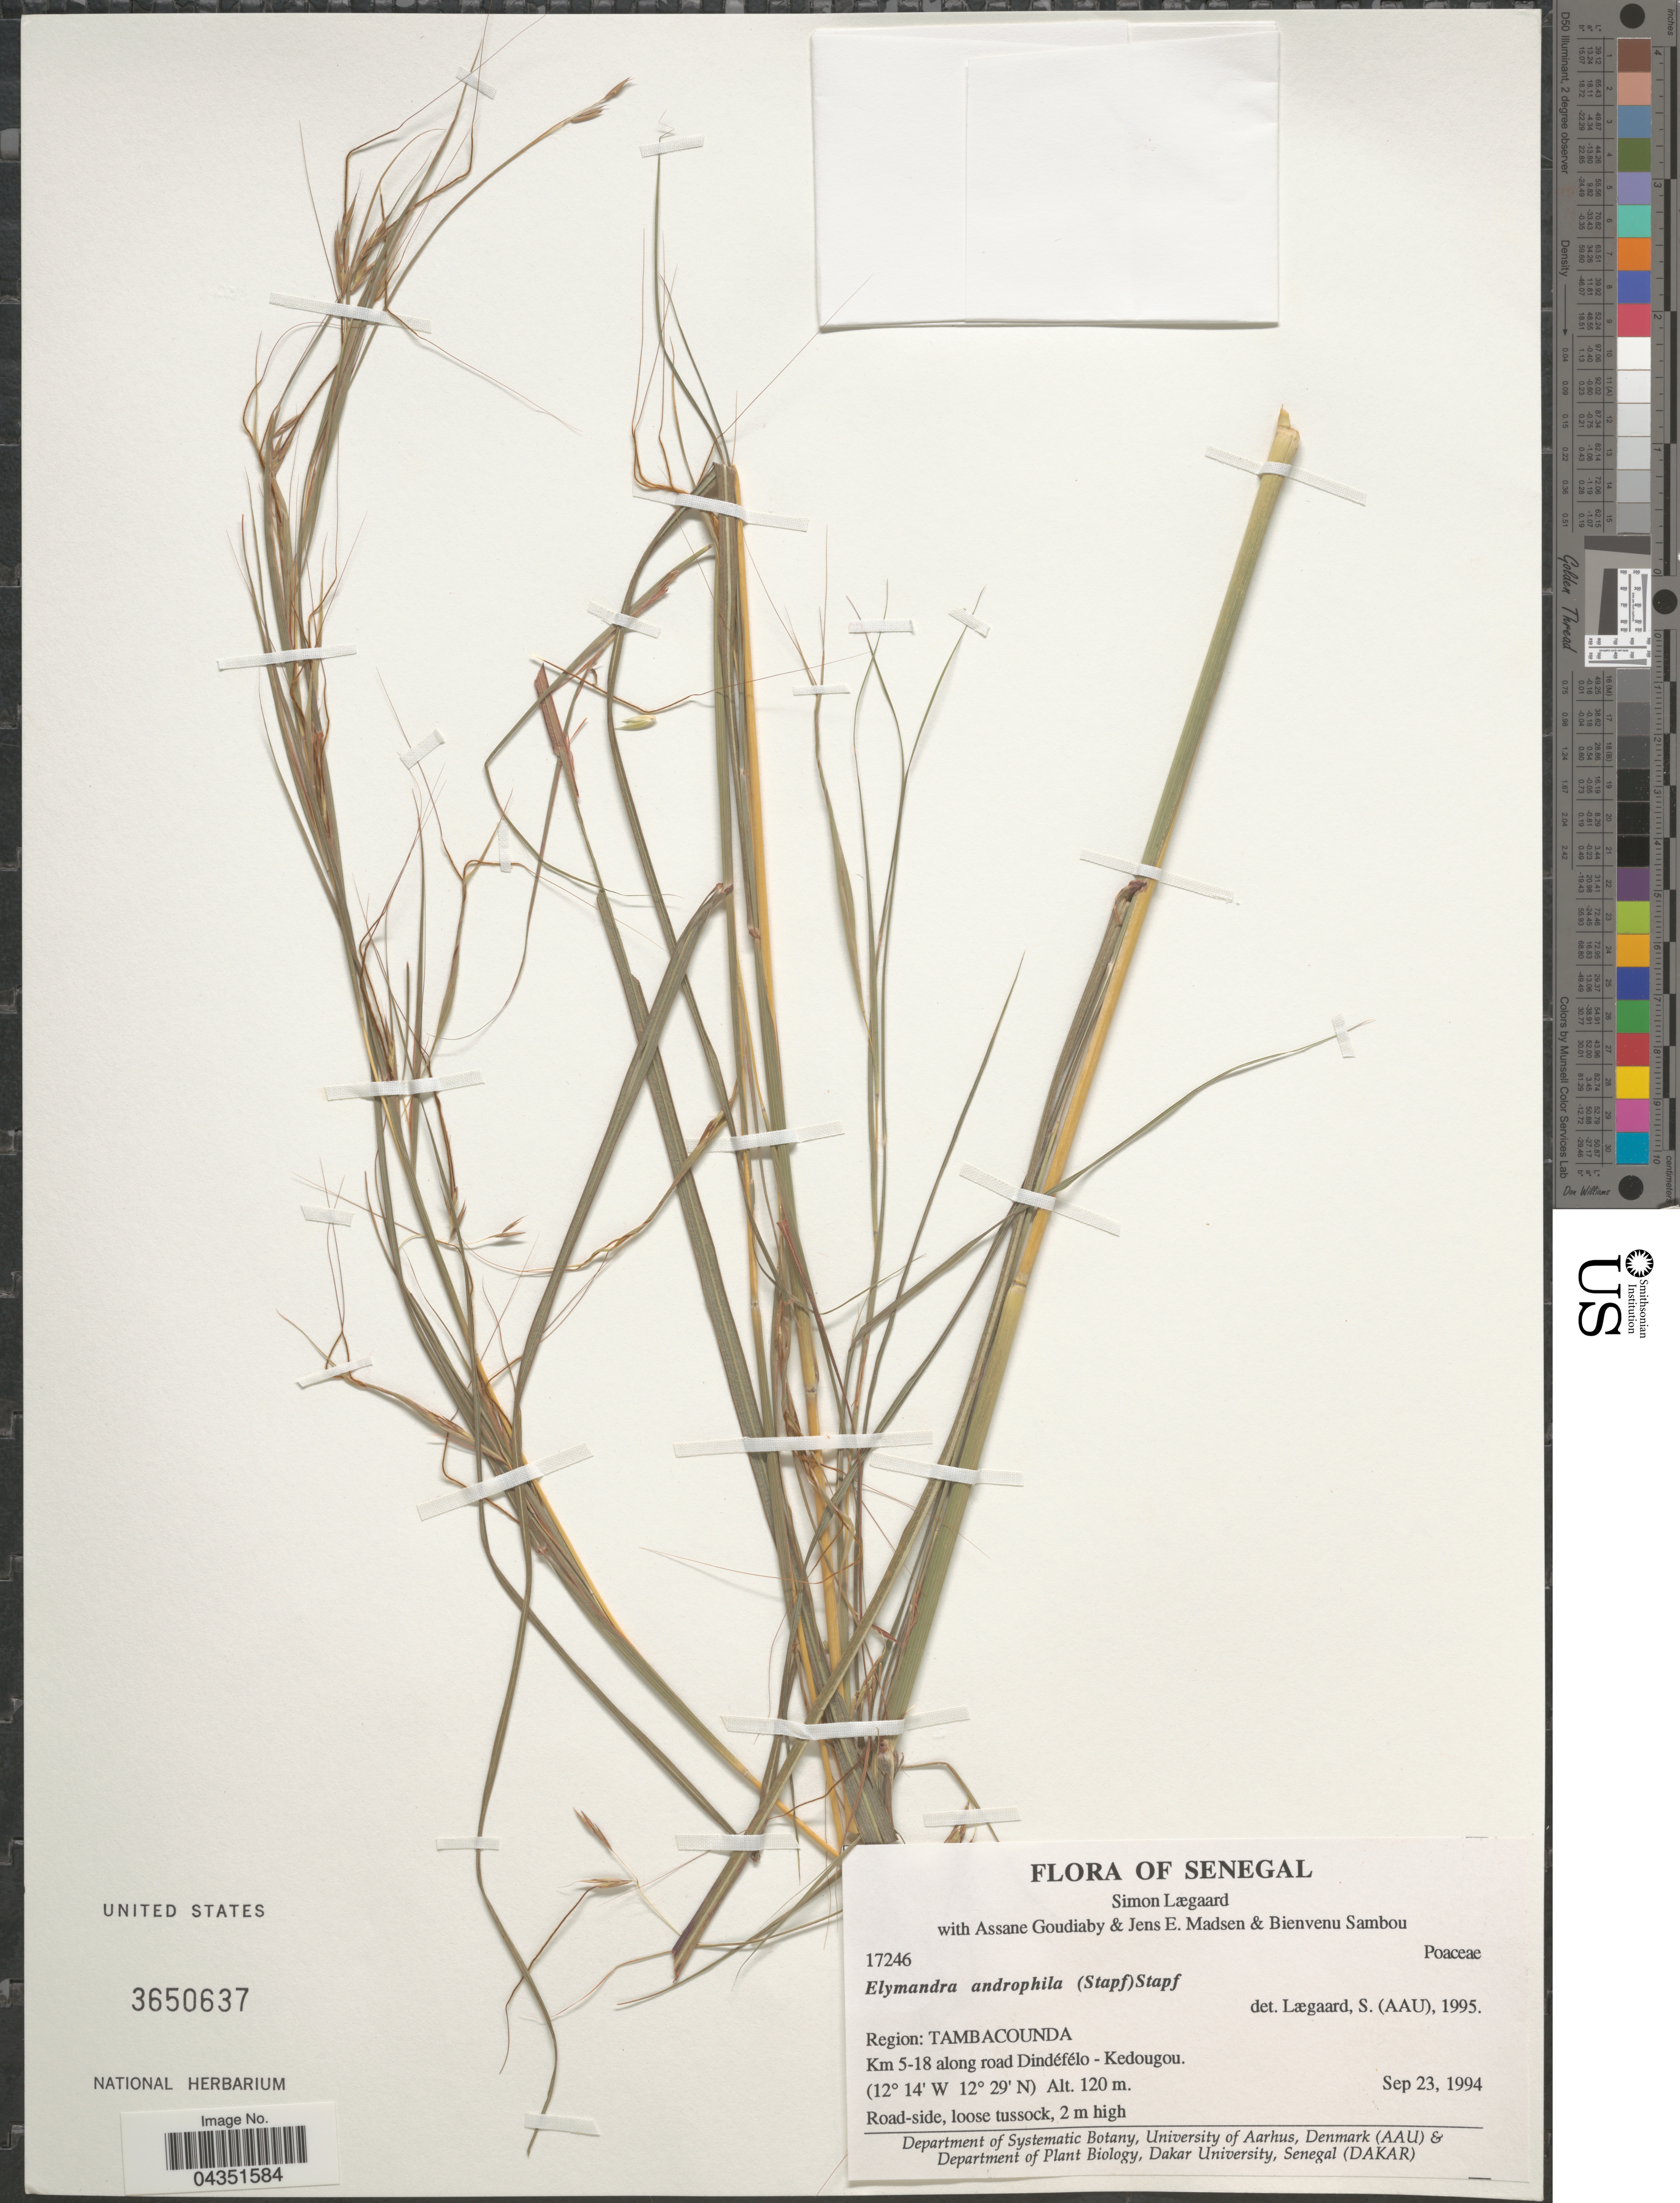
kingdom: Plantae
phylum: Tracheophyta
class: Liliopsida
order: Poales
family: Poaceae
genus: Elymandra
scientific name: Elymandra androphila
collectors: S. Lægaard, A. Goudiaby, J. E. Madsen & B. Sambou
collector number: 17246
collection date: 1994-09-23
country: Senegal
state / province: Tambacounda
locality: Region: Tambacounda. Km 5-18 along road Dindéfélo-Kedougou.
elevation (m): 120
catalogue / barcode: US 3650637